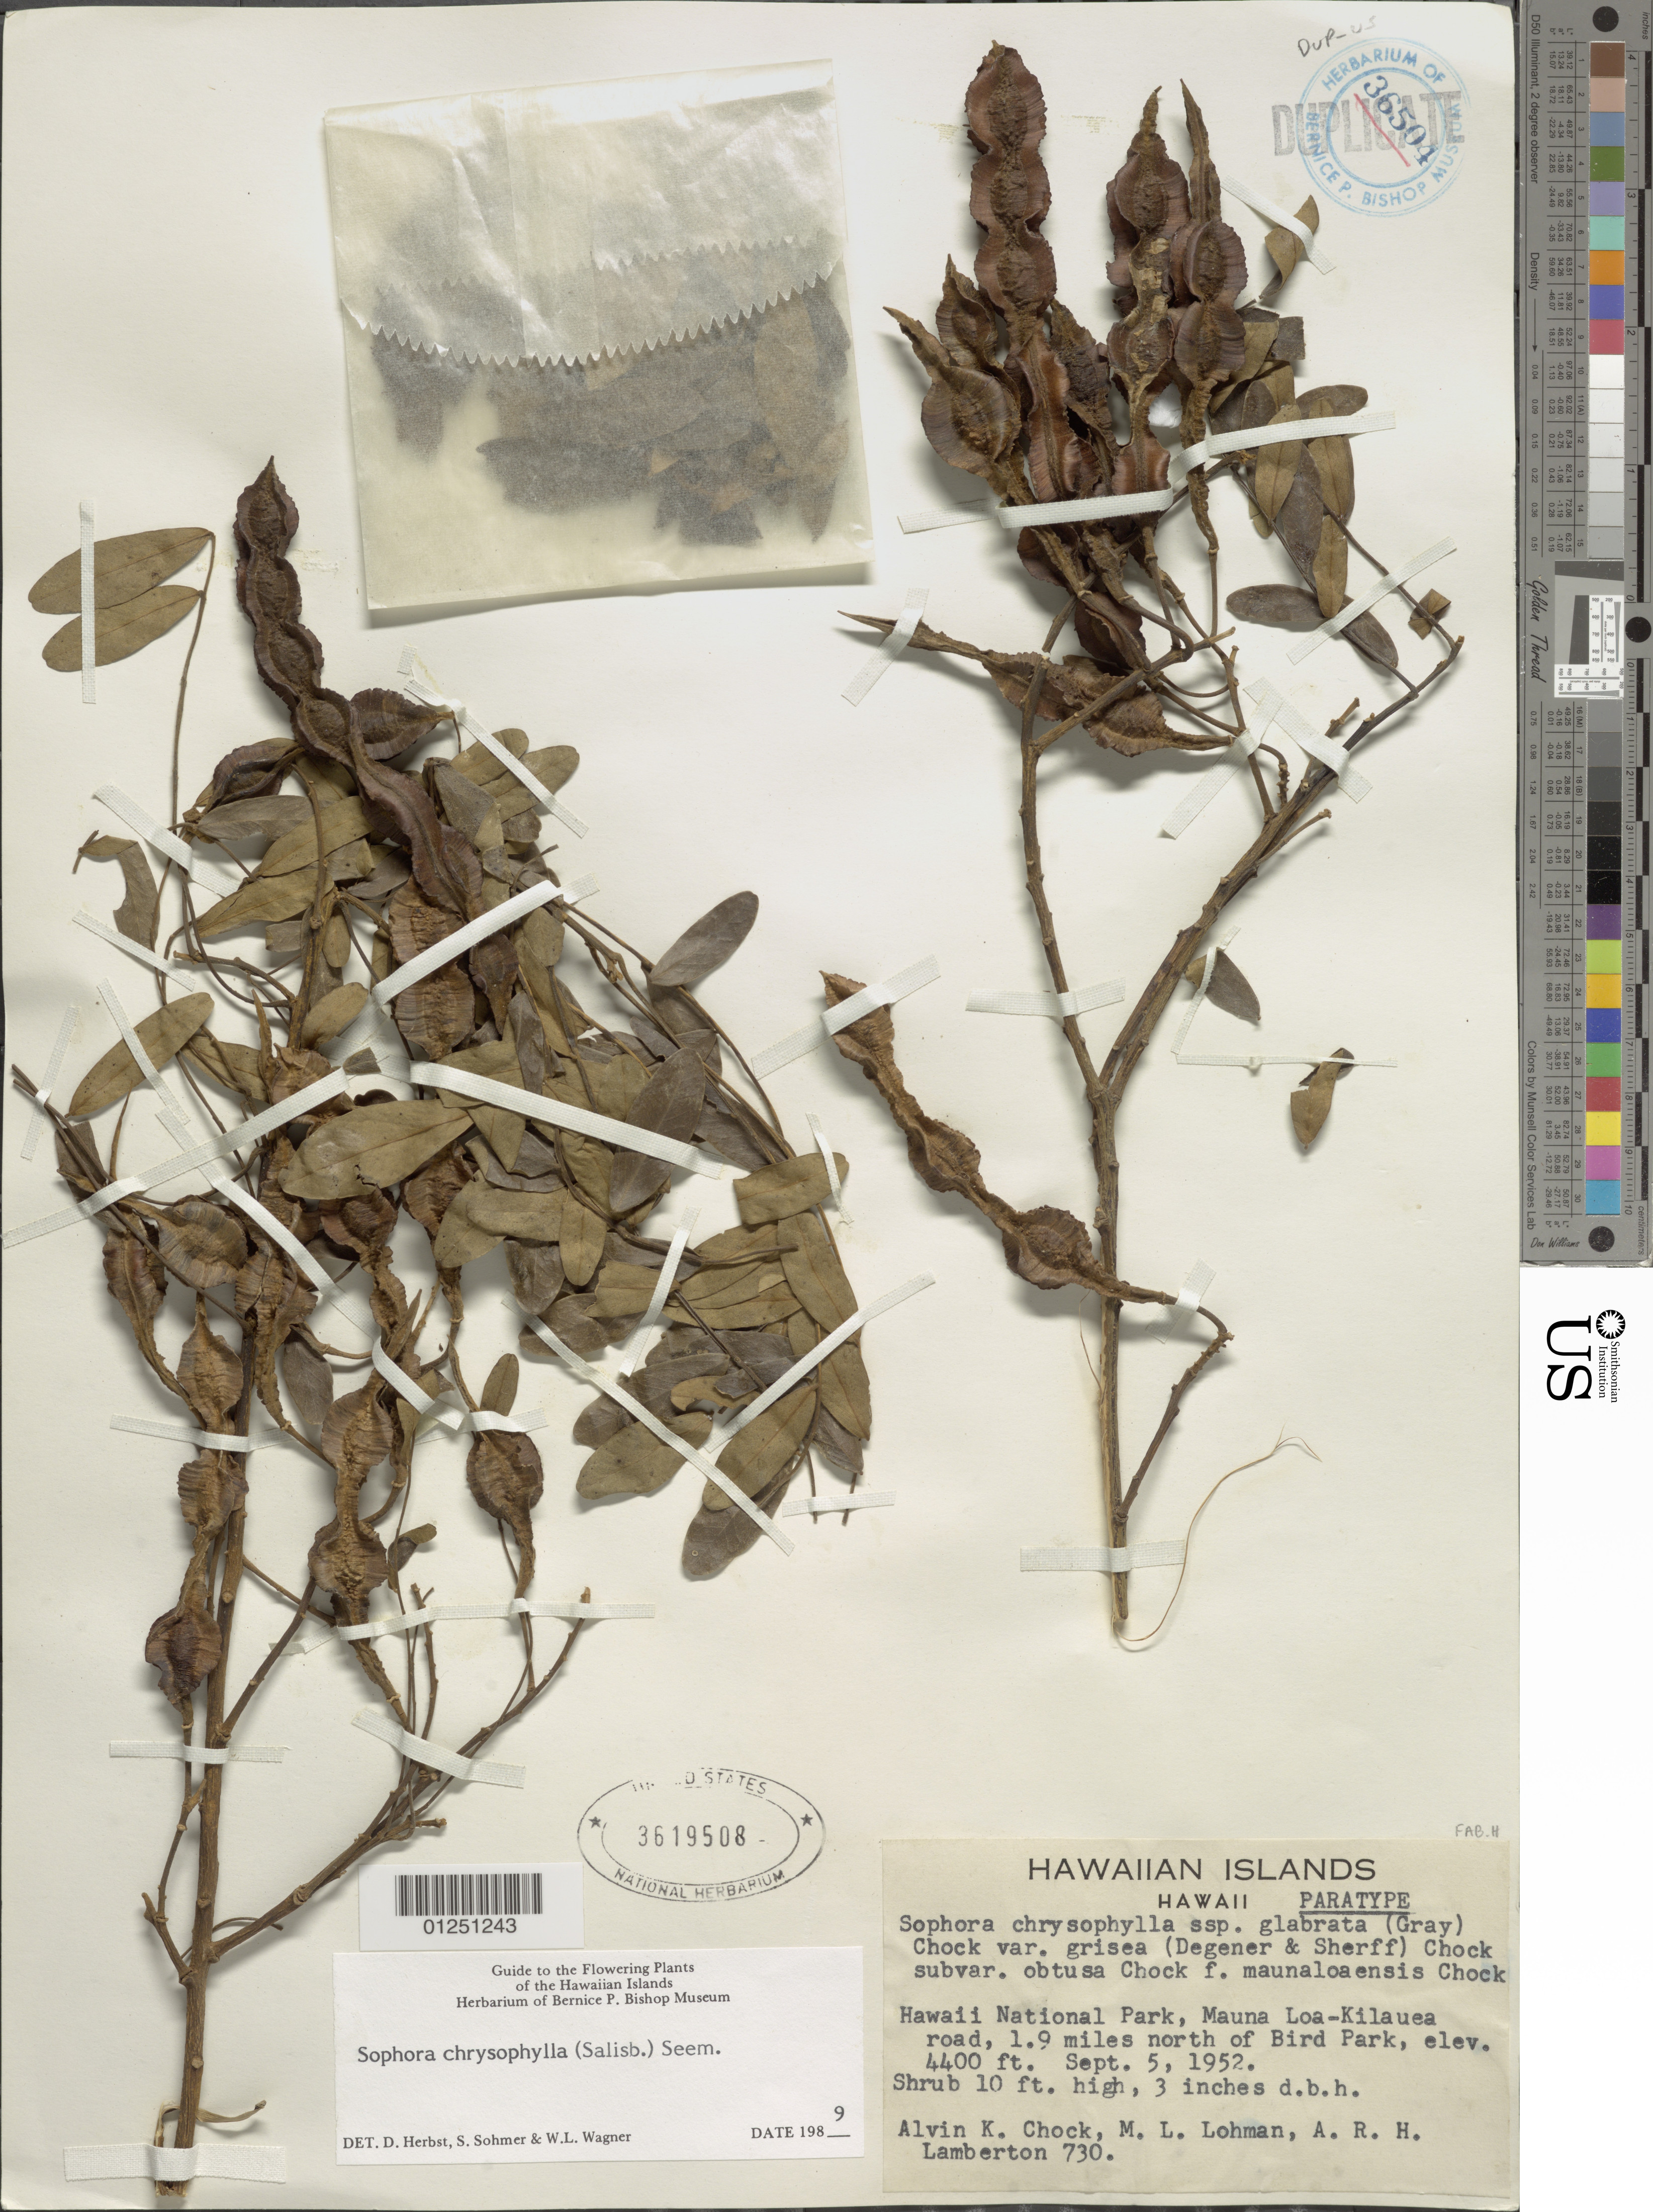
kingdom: Plantae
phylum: Tracheophyta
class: Magnoliopsida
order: Fabales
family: Fabaceae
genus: Sophora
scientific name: Sophora chrysophylla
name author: (Salisb.) Seem.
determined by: Wagner, W. L.; Herbst, D. R.; Sohmer, S. H.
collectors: A. Chock, M. Lohman & A. Lamberton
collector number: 730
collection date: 1952-09-05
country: United States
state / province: Hawaii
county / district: Hawaii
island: Hawaii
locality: Hawaii National Park, end of Mauna Loa-Kilauea Road, 1.9 miles north of Bird Park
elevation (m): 1341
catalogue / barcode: US 3619508